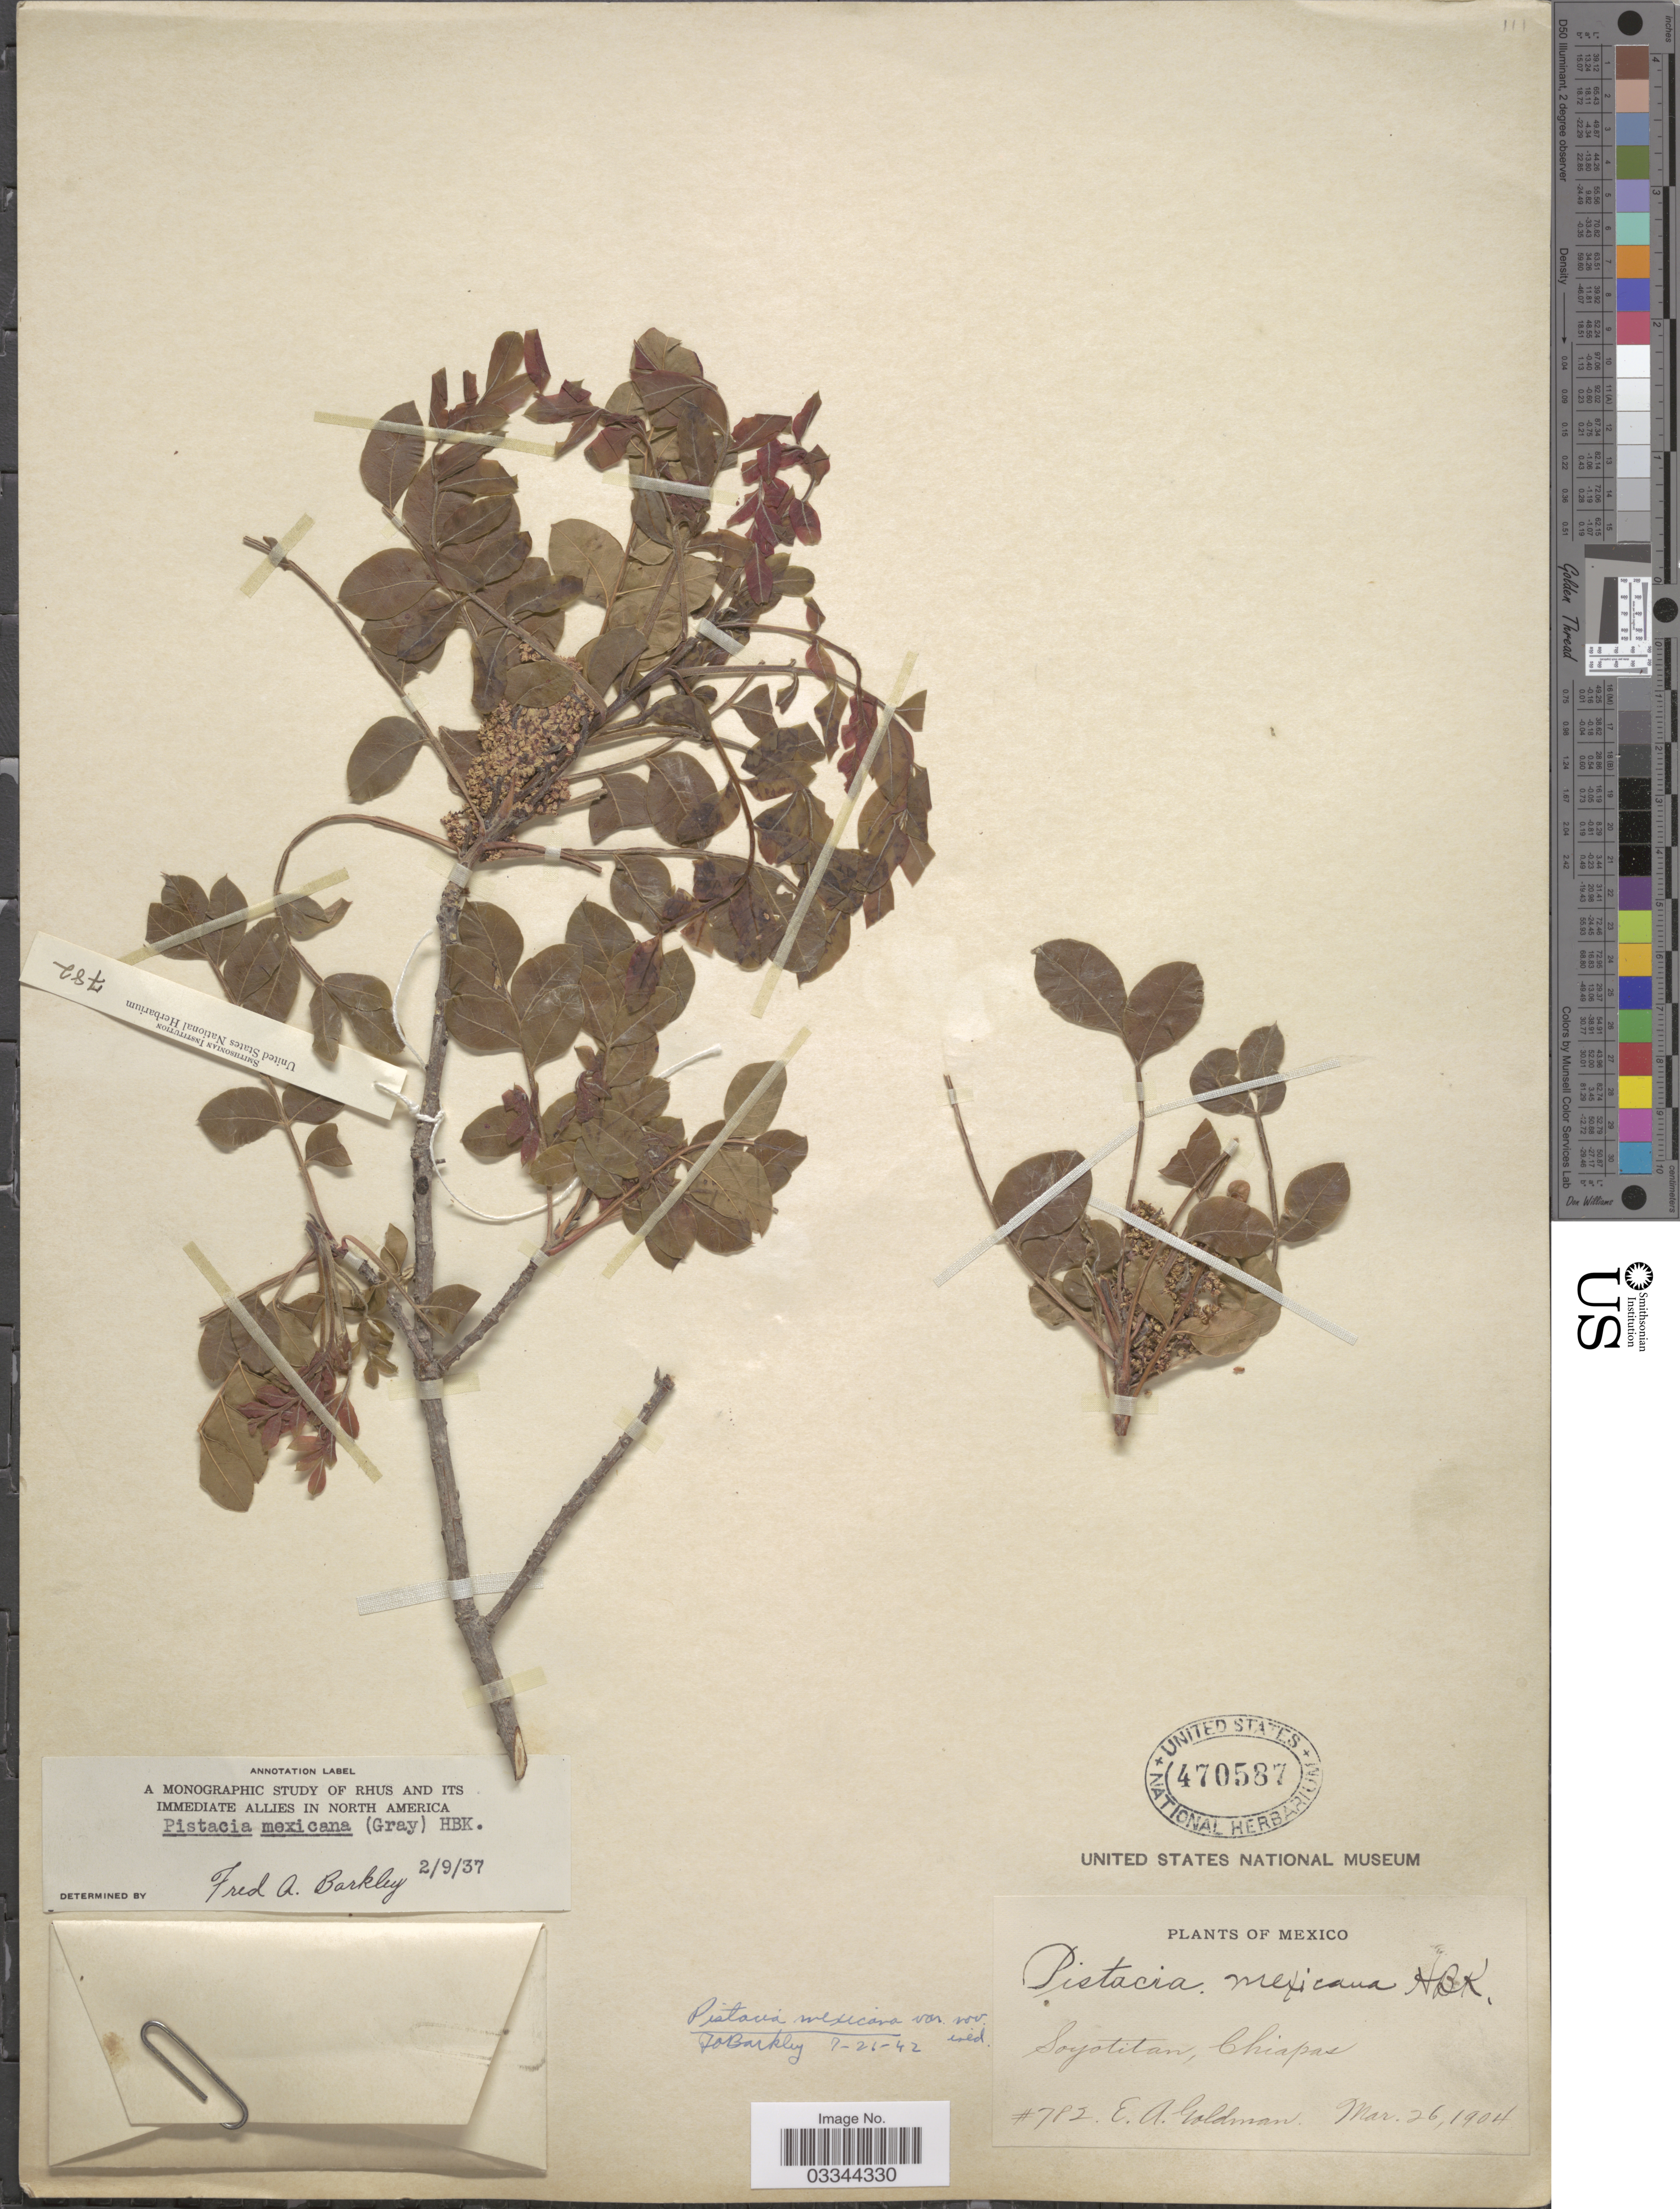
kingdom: Plantae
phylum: Tracheophyta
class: Magnoliopsida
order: Sapindales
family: Anacardiaceae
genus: Pistacia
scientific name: Pistacia mexicana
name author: Kunth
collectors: E. A. Goldman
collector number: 782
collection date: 1904-03-26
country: Mexico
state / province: Chiapas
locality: Soyotitan.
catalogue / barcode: US 470587